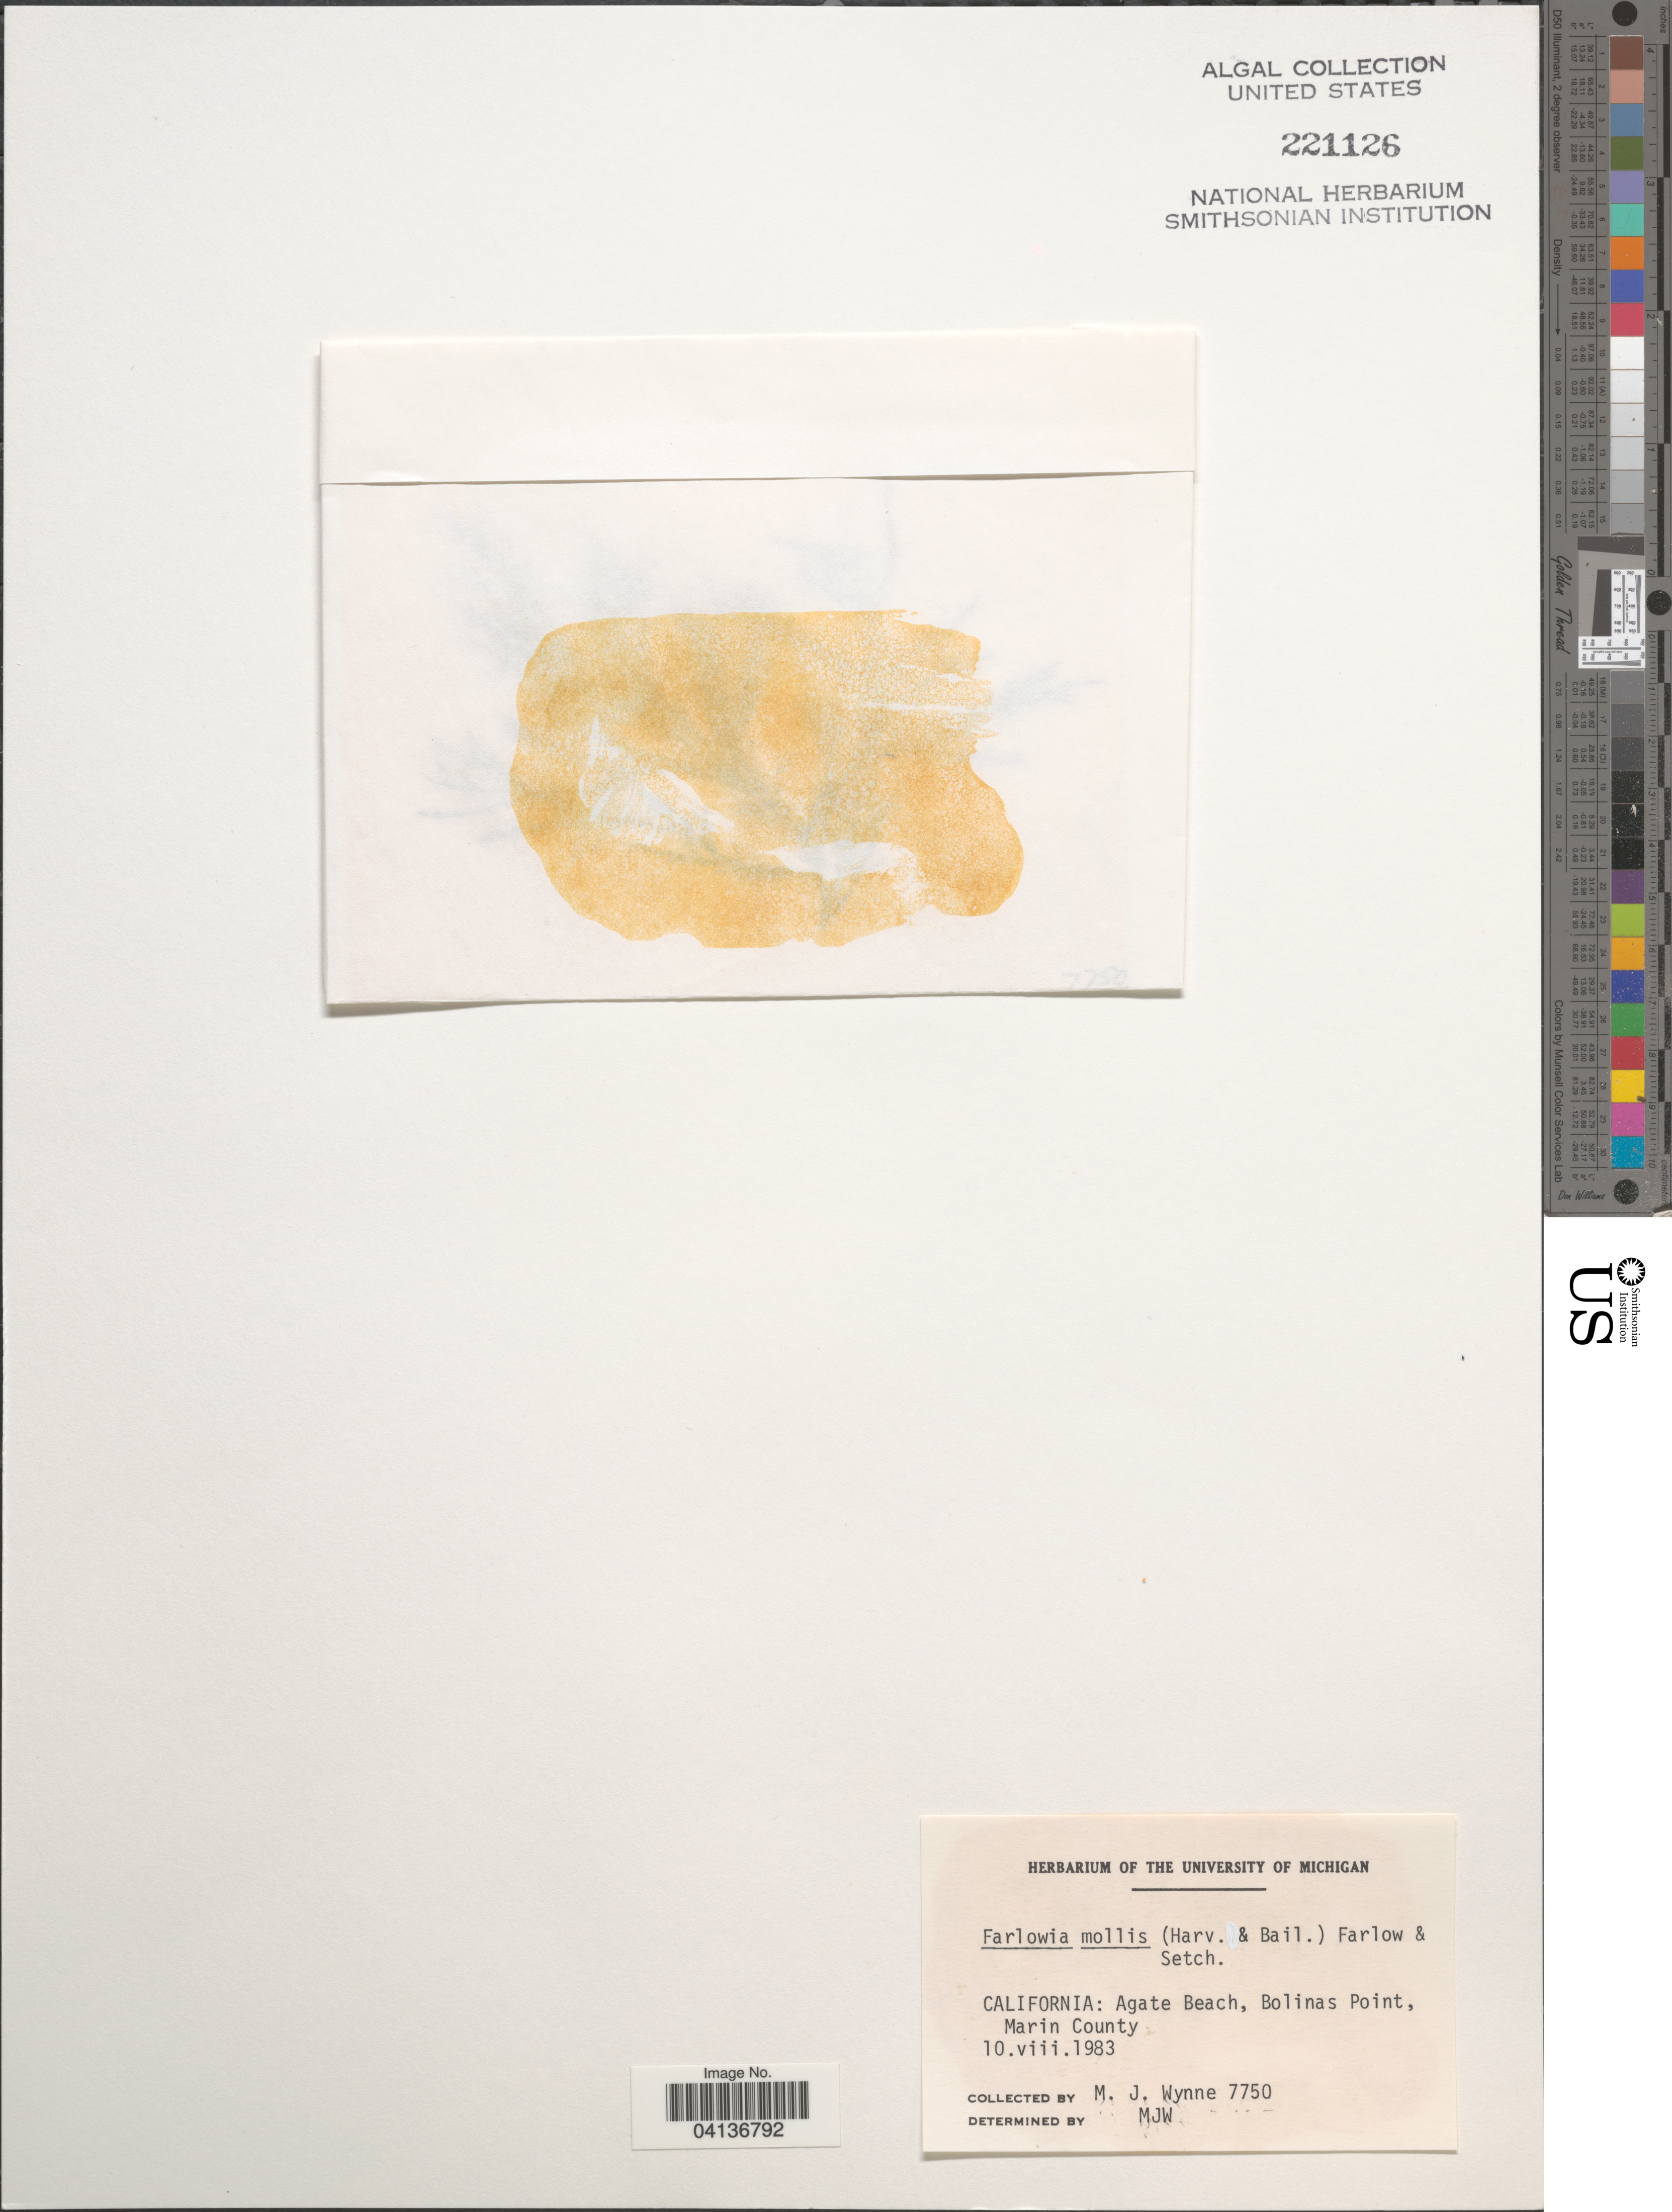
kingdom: Plantae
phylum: Rhodophyta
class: Florideophyceae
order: Gigartinales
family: Dumontiaceae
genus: Farlowia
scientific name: Farlowia mollis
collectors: M.J. Wynne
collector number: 7750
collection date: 1983-08-10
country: United States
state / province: California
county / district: Marin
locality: Agate Beach, Bolinas Point, Marin County.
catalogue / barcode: US 221126